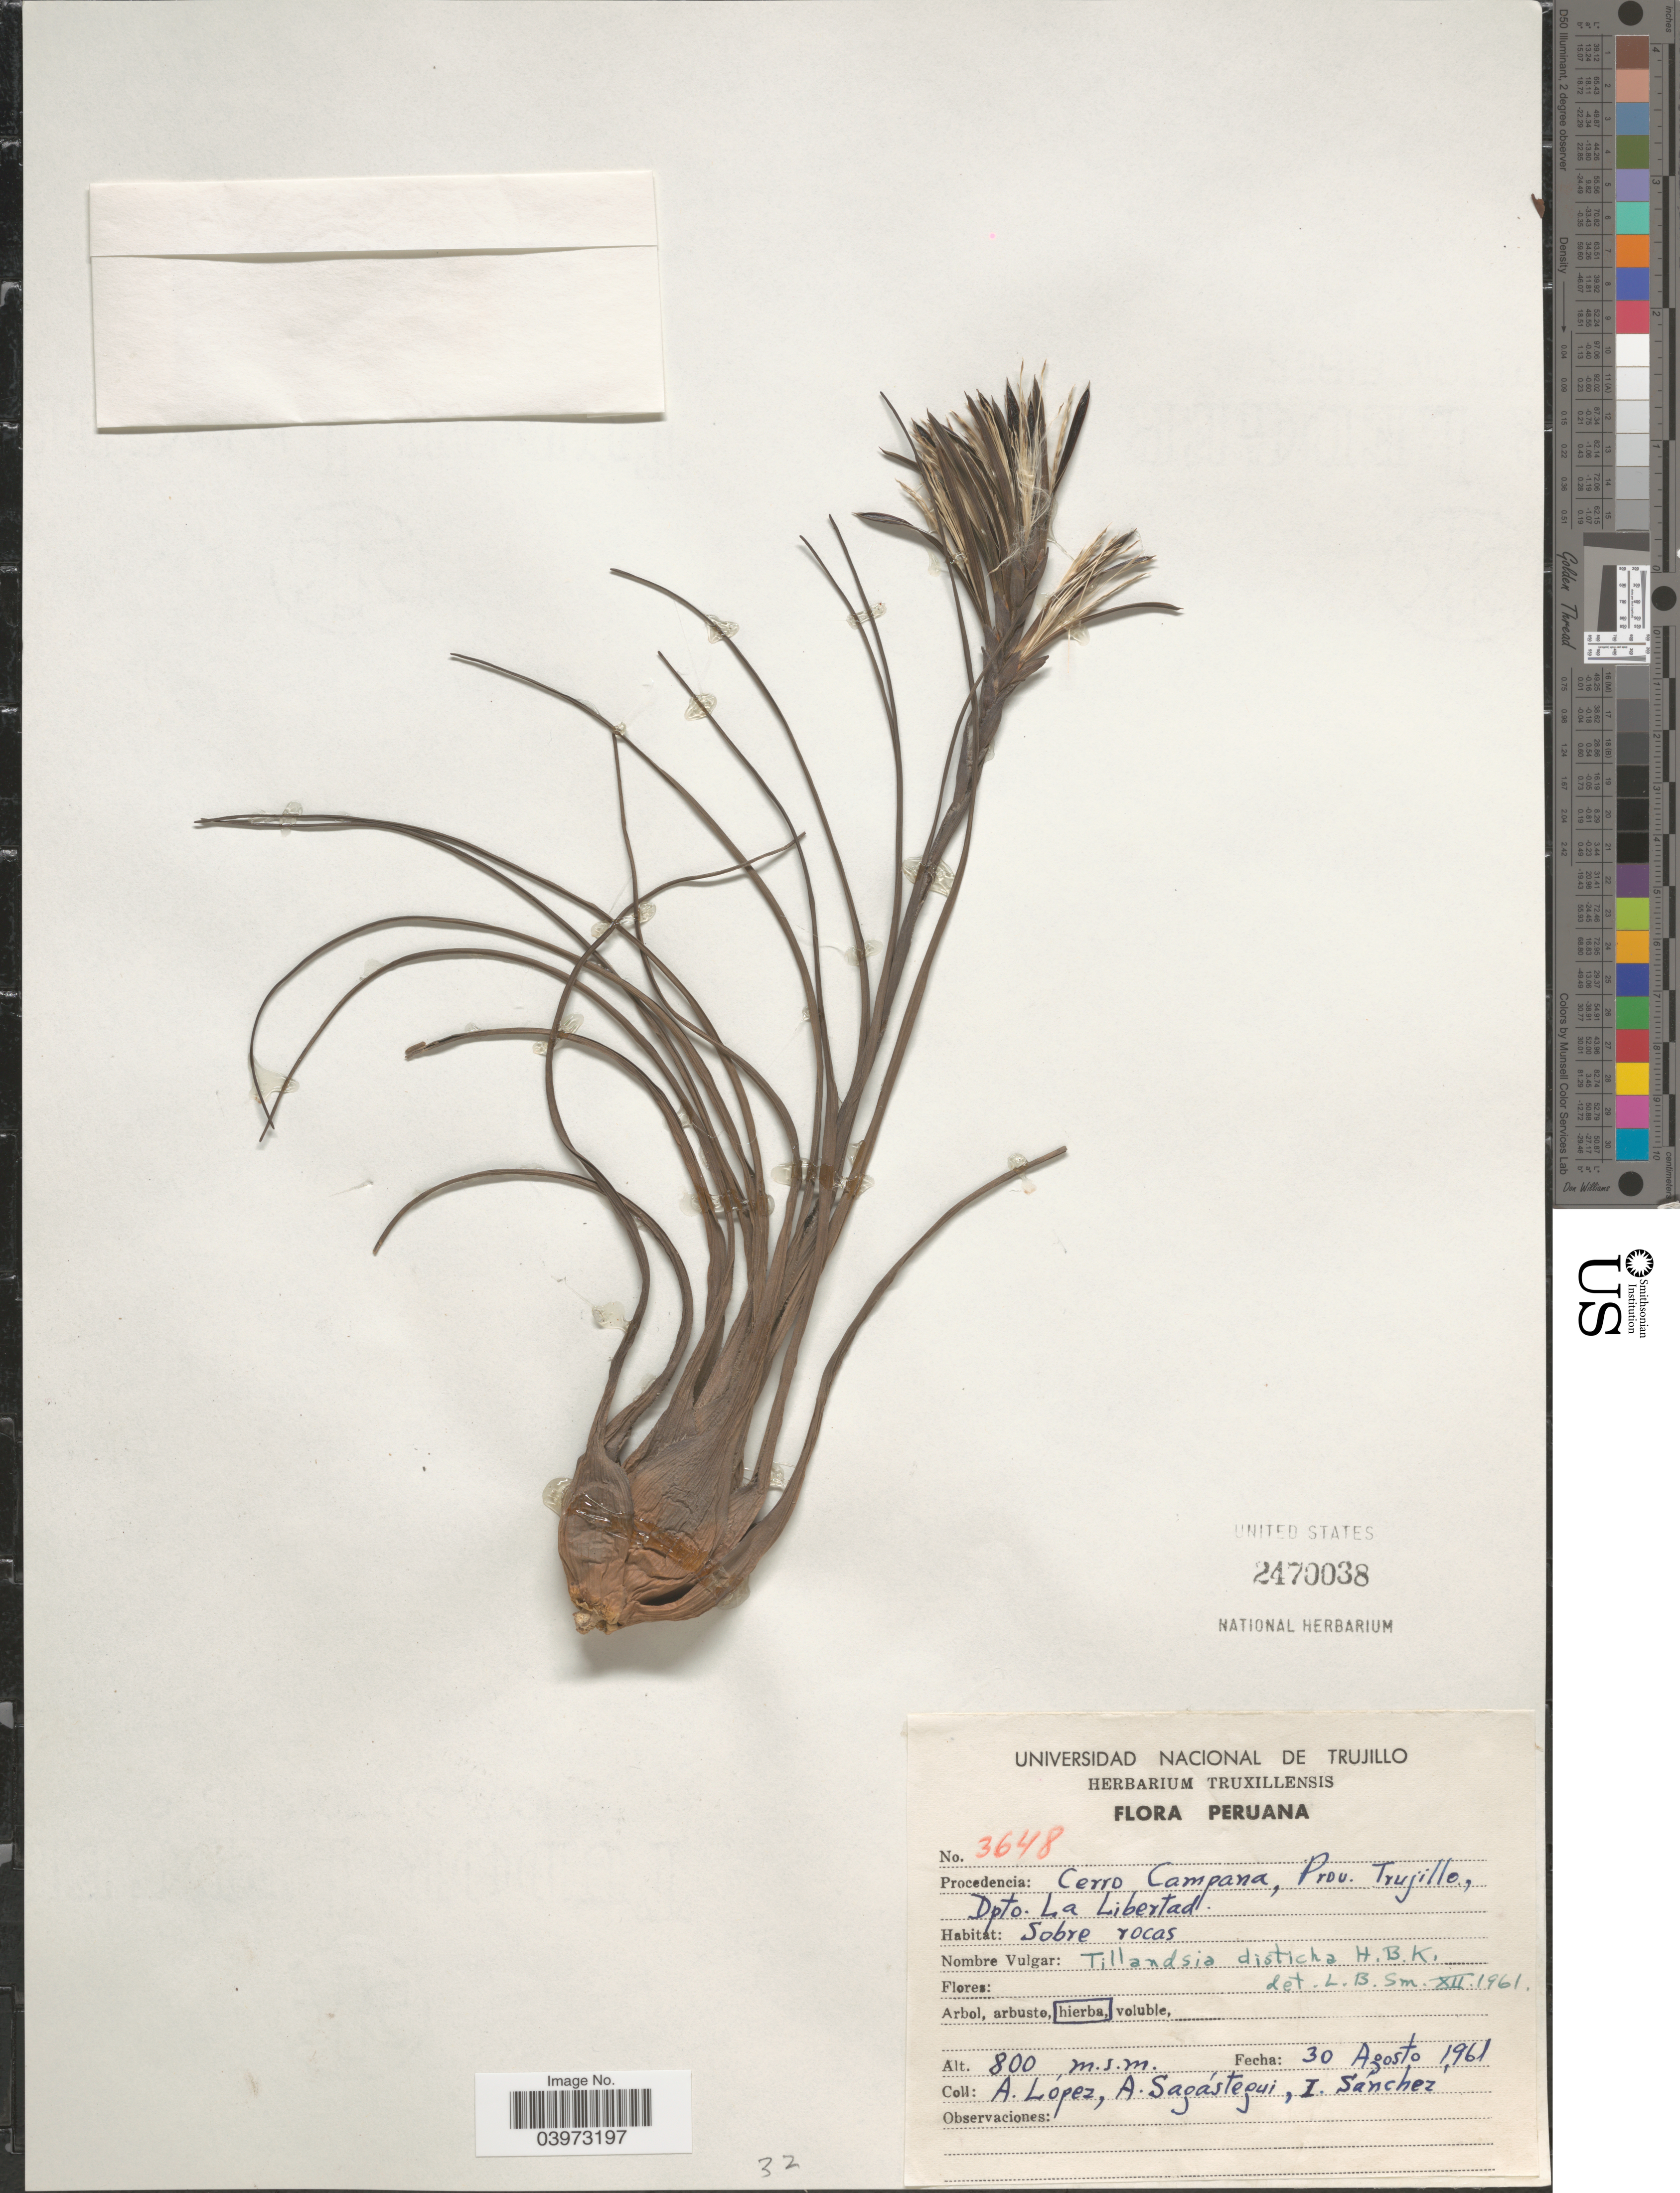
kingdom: Plantae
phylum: Tracheophyta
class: Liliopsida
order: Poales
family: Bromeliaceae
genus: Tillandsia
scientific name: Tillandsia disticha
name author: Kunth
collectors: A. López, A. Sagastegui & I. Sánchez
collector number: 3648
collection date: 1961-08-30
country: Peru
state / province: La Libertad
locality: Peruana. Cerro Campana, Prov. Trujillo, Dpto. La Libertad.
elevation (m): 800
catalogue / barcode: US 2470038